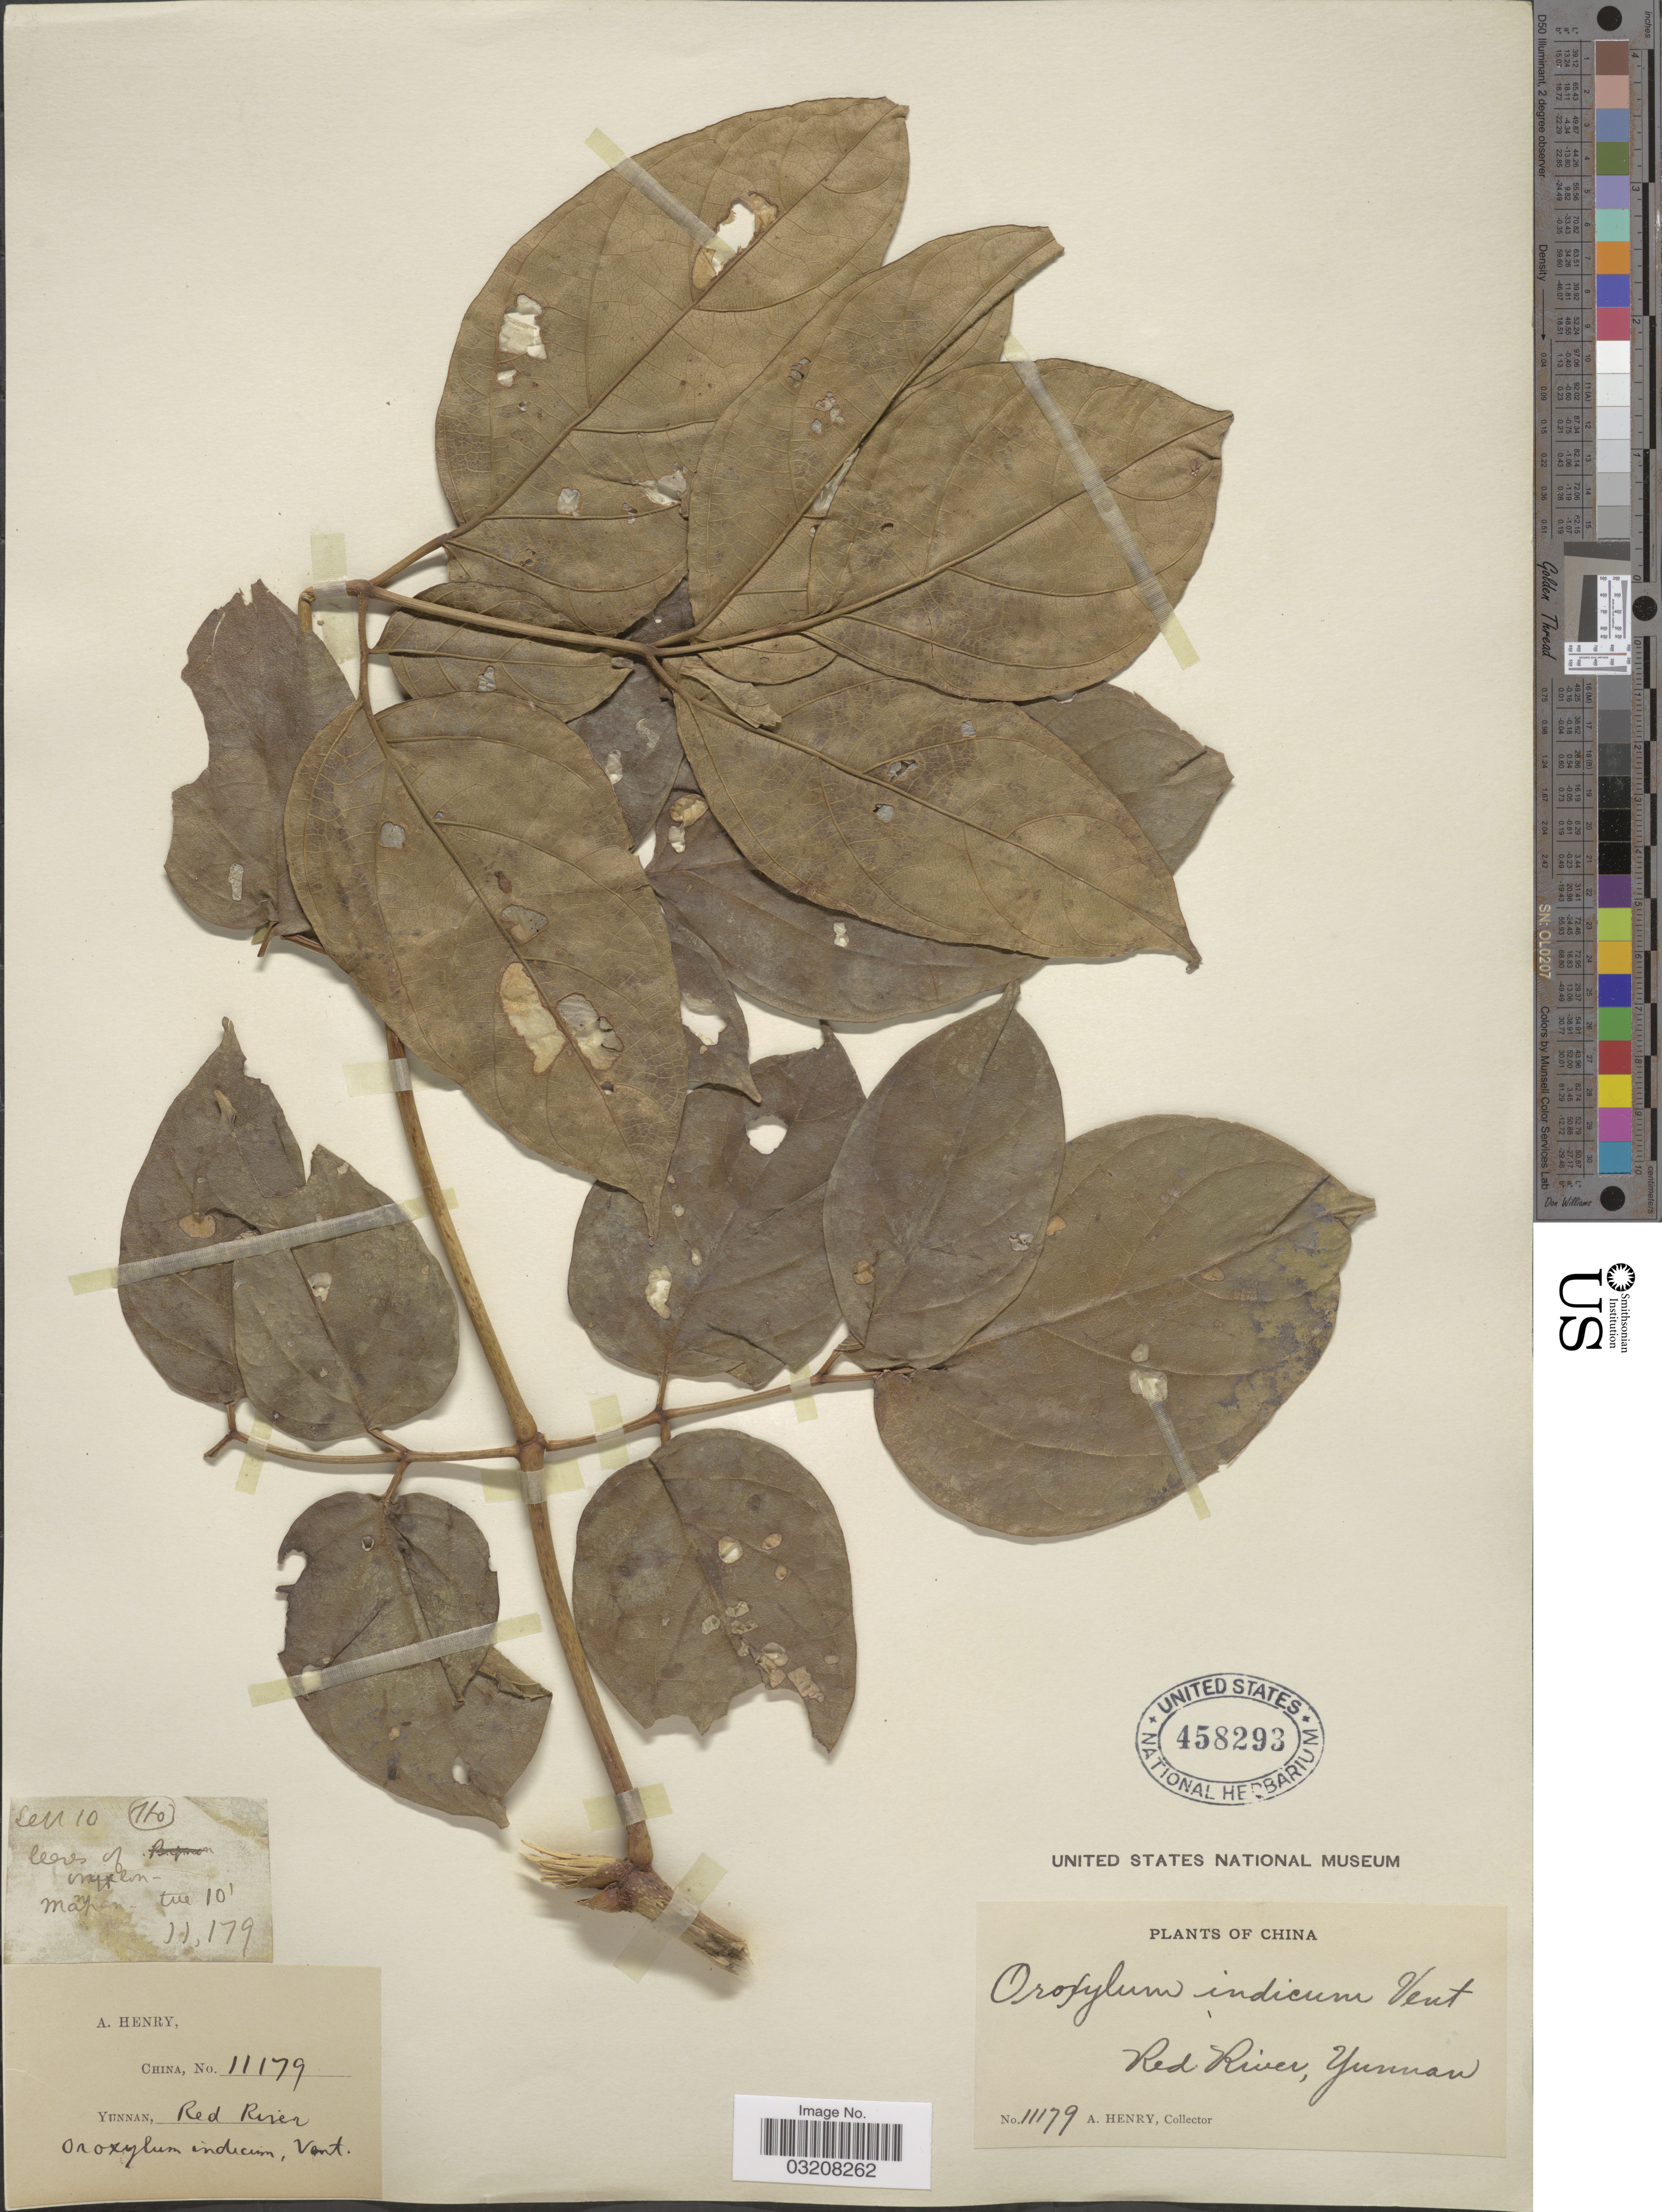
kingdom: Plantae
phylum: Tracheophyta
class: Magnoliopsida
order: Lamiales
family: Bignoniaceae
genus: Oroxylum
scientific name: Oroxylum indicum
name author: (L.) Kurz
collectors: A. Henry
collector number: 11179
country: China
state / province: Yunnan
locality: Red River.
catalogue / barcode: US 458293